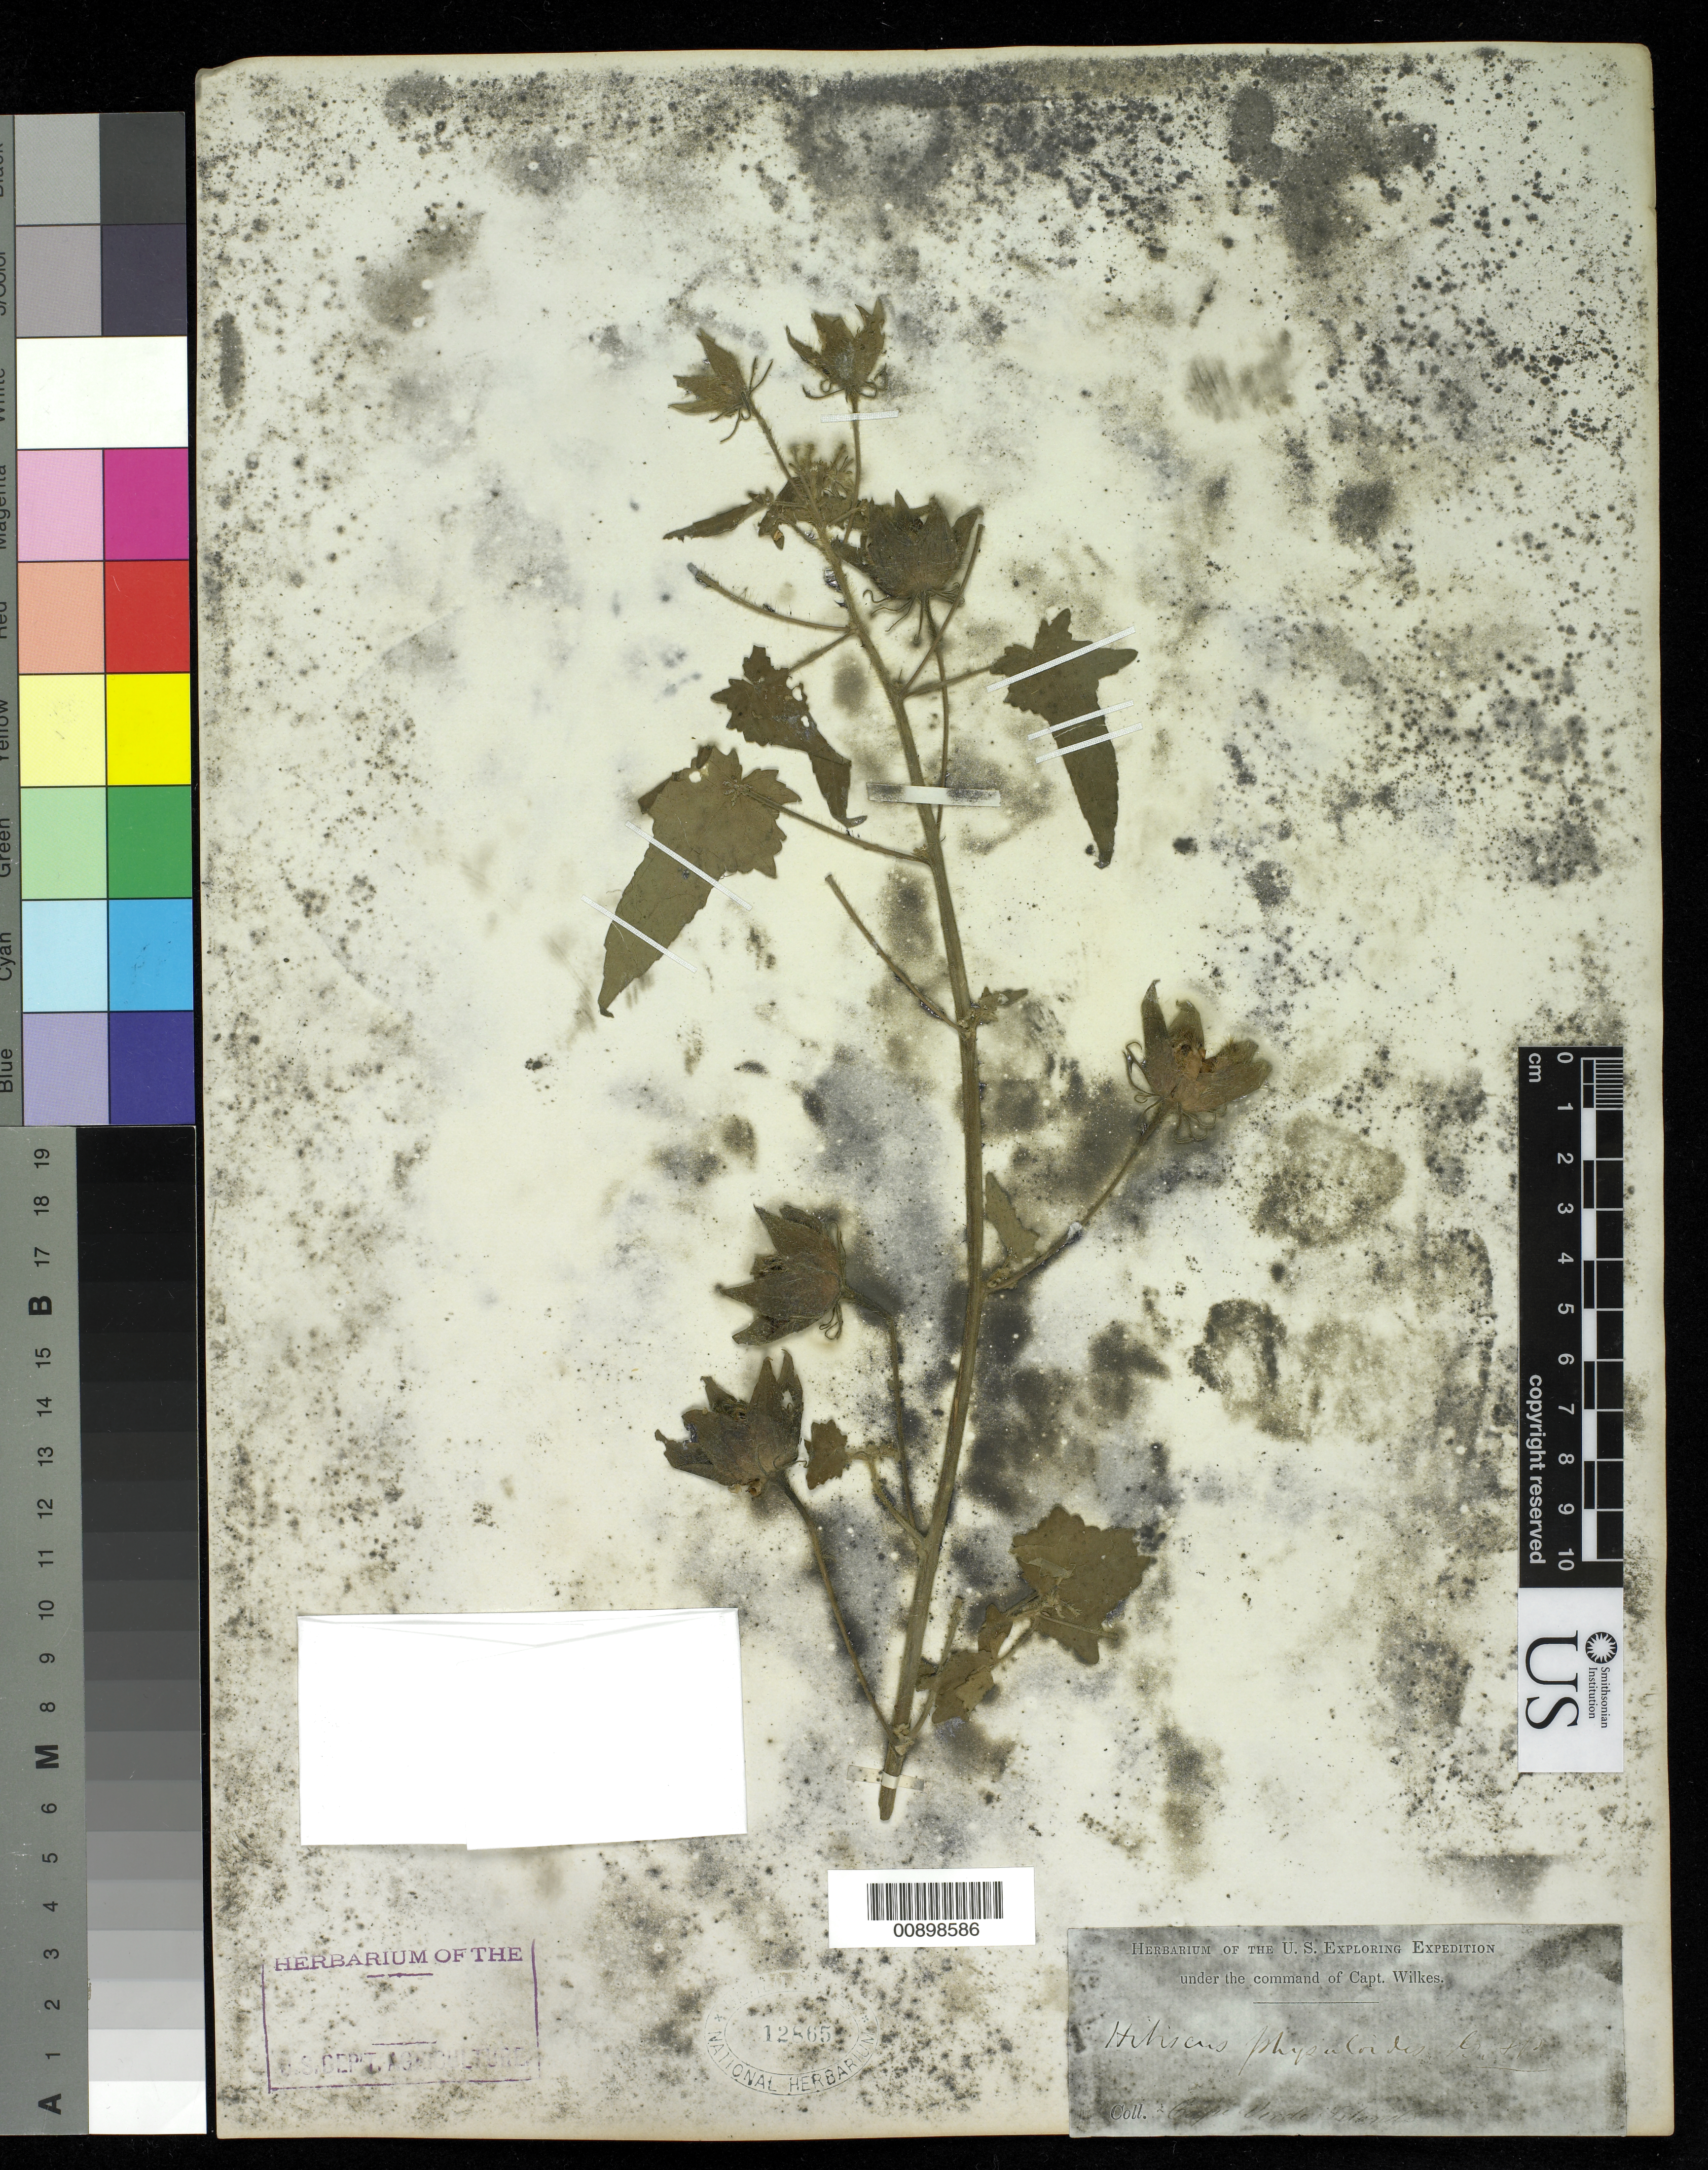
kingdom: Plantae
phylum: Tracheophyta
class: Magnoliopsida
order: Malvales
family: Malvaceae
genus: Hibiscus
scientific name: Hibiscus physaloides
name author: Guill. & Perr.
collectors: Wilkes Explor. Exped.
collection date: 1838/1842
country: Cape Verde Islands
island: Cape Verde Islands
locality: Cape Verde Islands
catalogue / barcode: US 12865